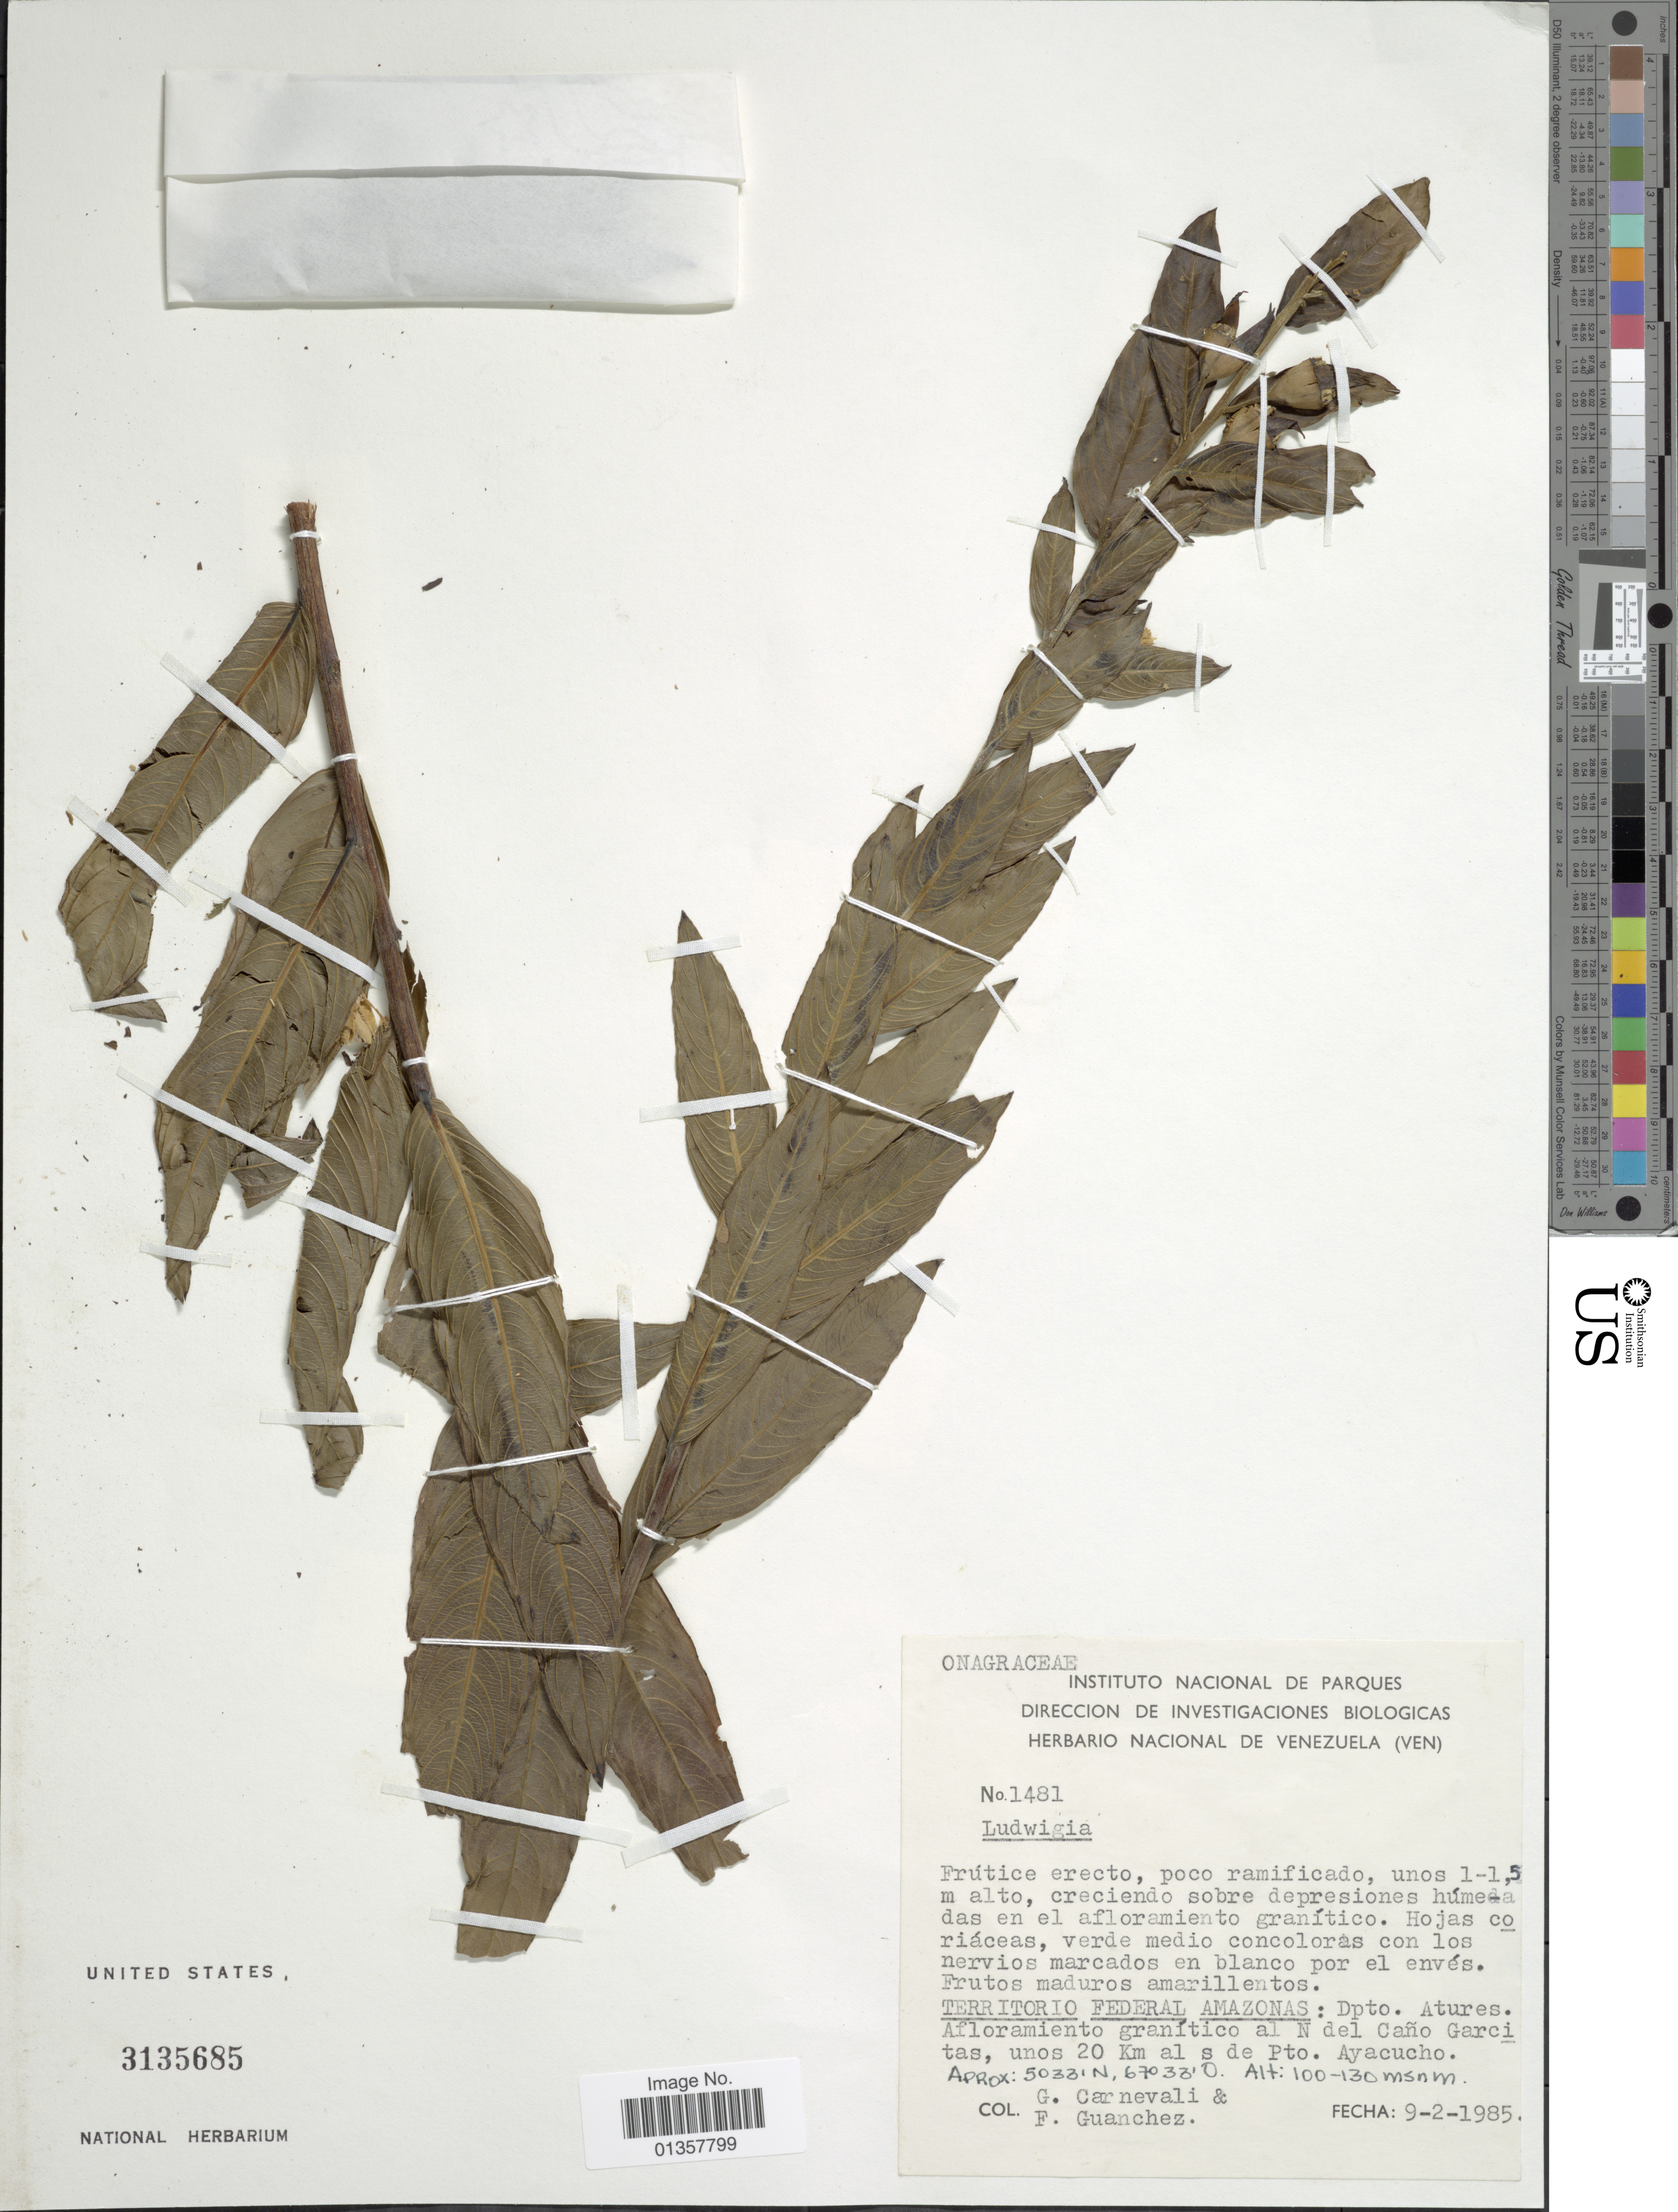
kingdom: Plantae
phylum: Tracheophyta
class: Magnoliopsida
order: Myrtales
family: Onagraceae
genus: Ludwigia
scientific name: Ludwigia sp.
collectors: G. Carnevali & F. Guánchez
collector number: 1481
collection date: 1985-02-09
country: Venezuela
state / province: Amazonas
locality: Dpto. Atures. Afloramiento granítico al N del Caño Garcitas, unos 20 Km al s de Pto. Ayacucho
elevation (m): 100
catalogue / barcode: US 3135685